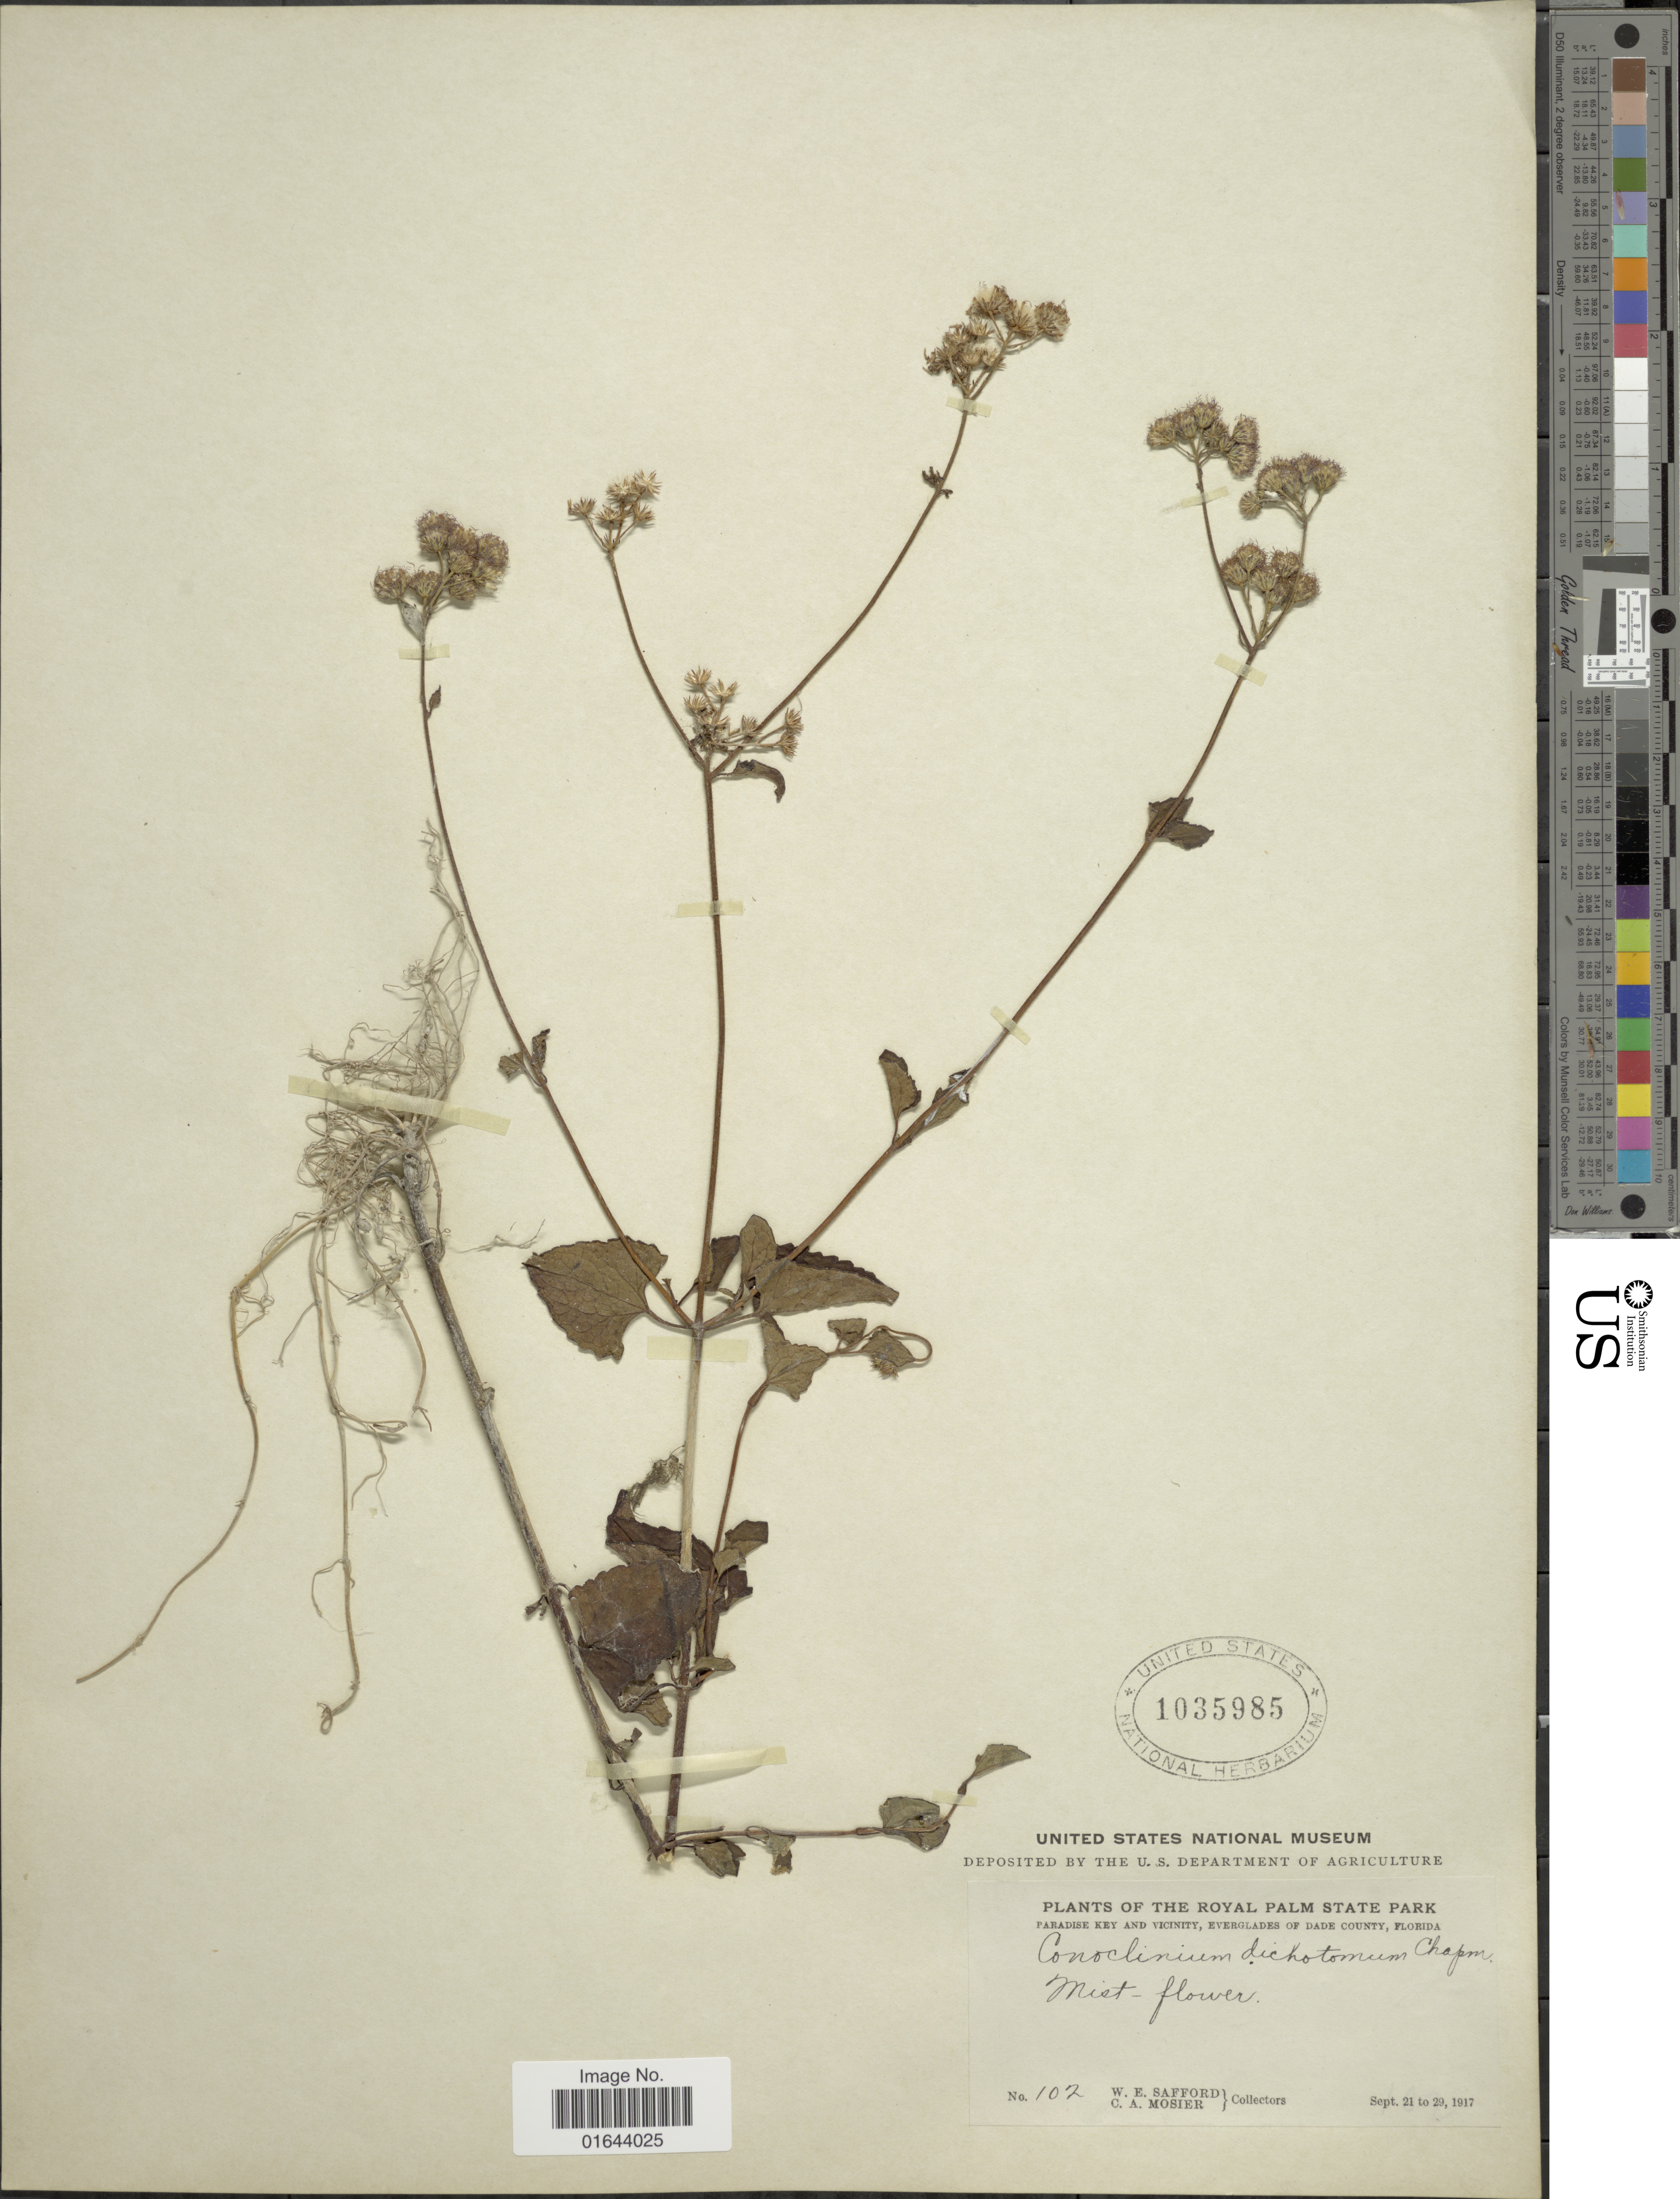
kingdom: Plantae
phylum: Tracheophyta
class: Magnoliopsida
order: Asterales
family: Asteraceae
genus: Conoclinium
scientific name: Conoclinium coelestinum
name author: (L.) DC.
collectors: W. E. Safford & C. A. Mosier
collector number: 102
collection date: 1917-09-21/1917-09-29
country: United States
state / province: Florida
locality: Royal Palm State Park. Paradise Key and Vicinity, Everglades of Dade County, Florida.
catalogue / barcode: US 1035985